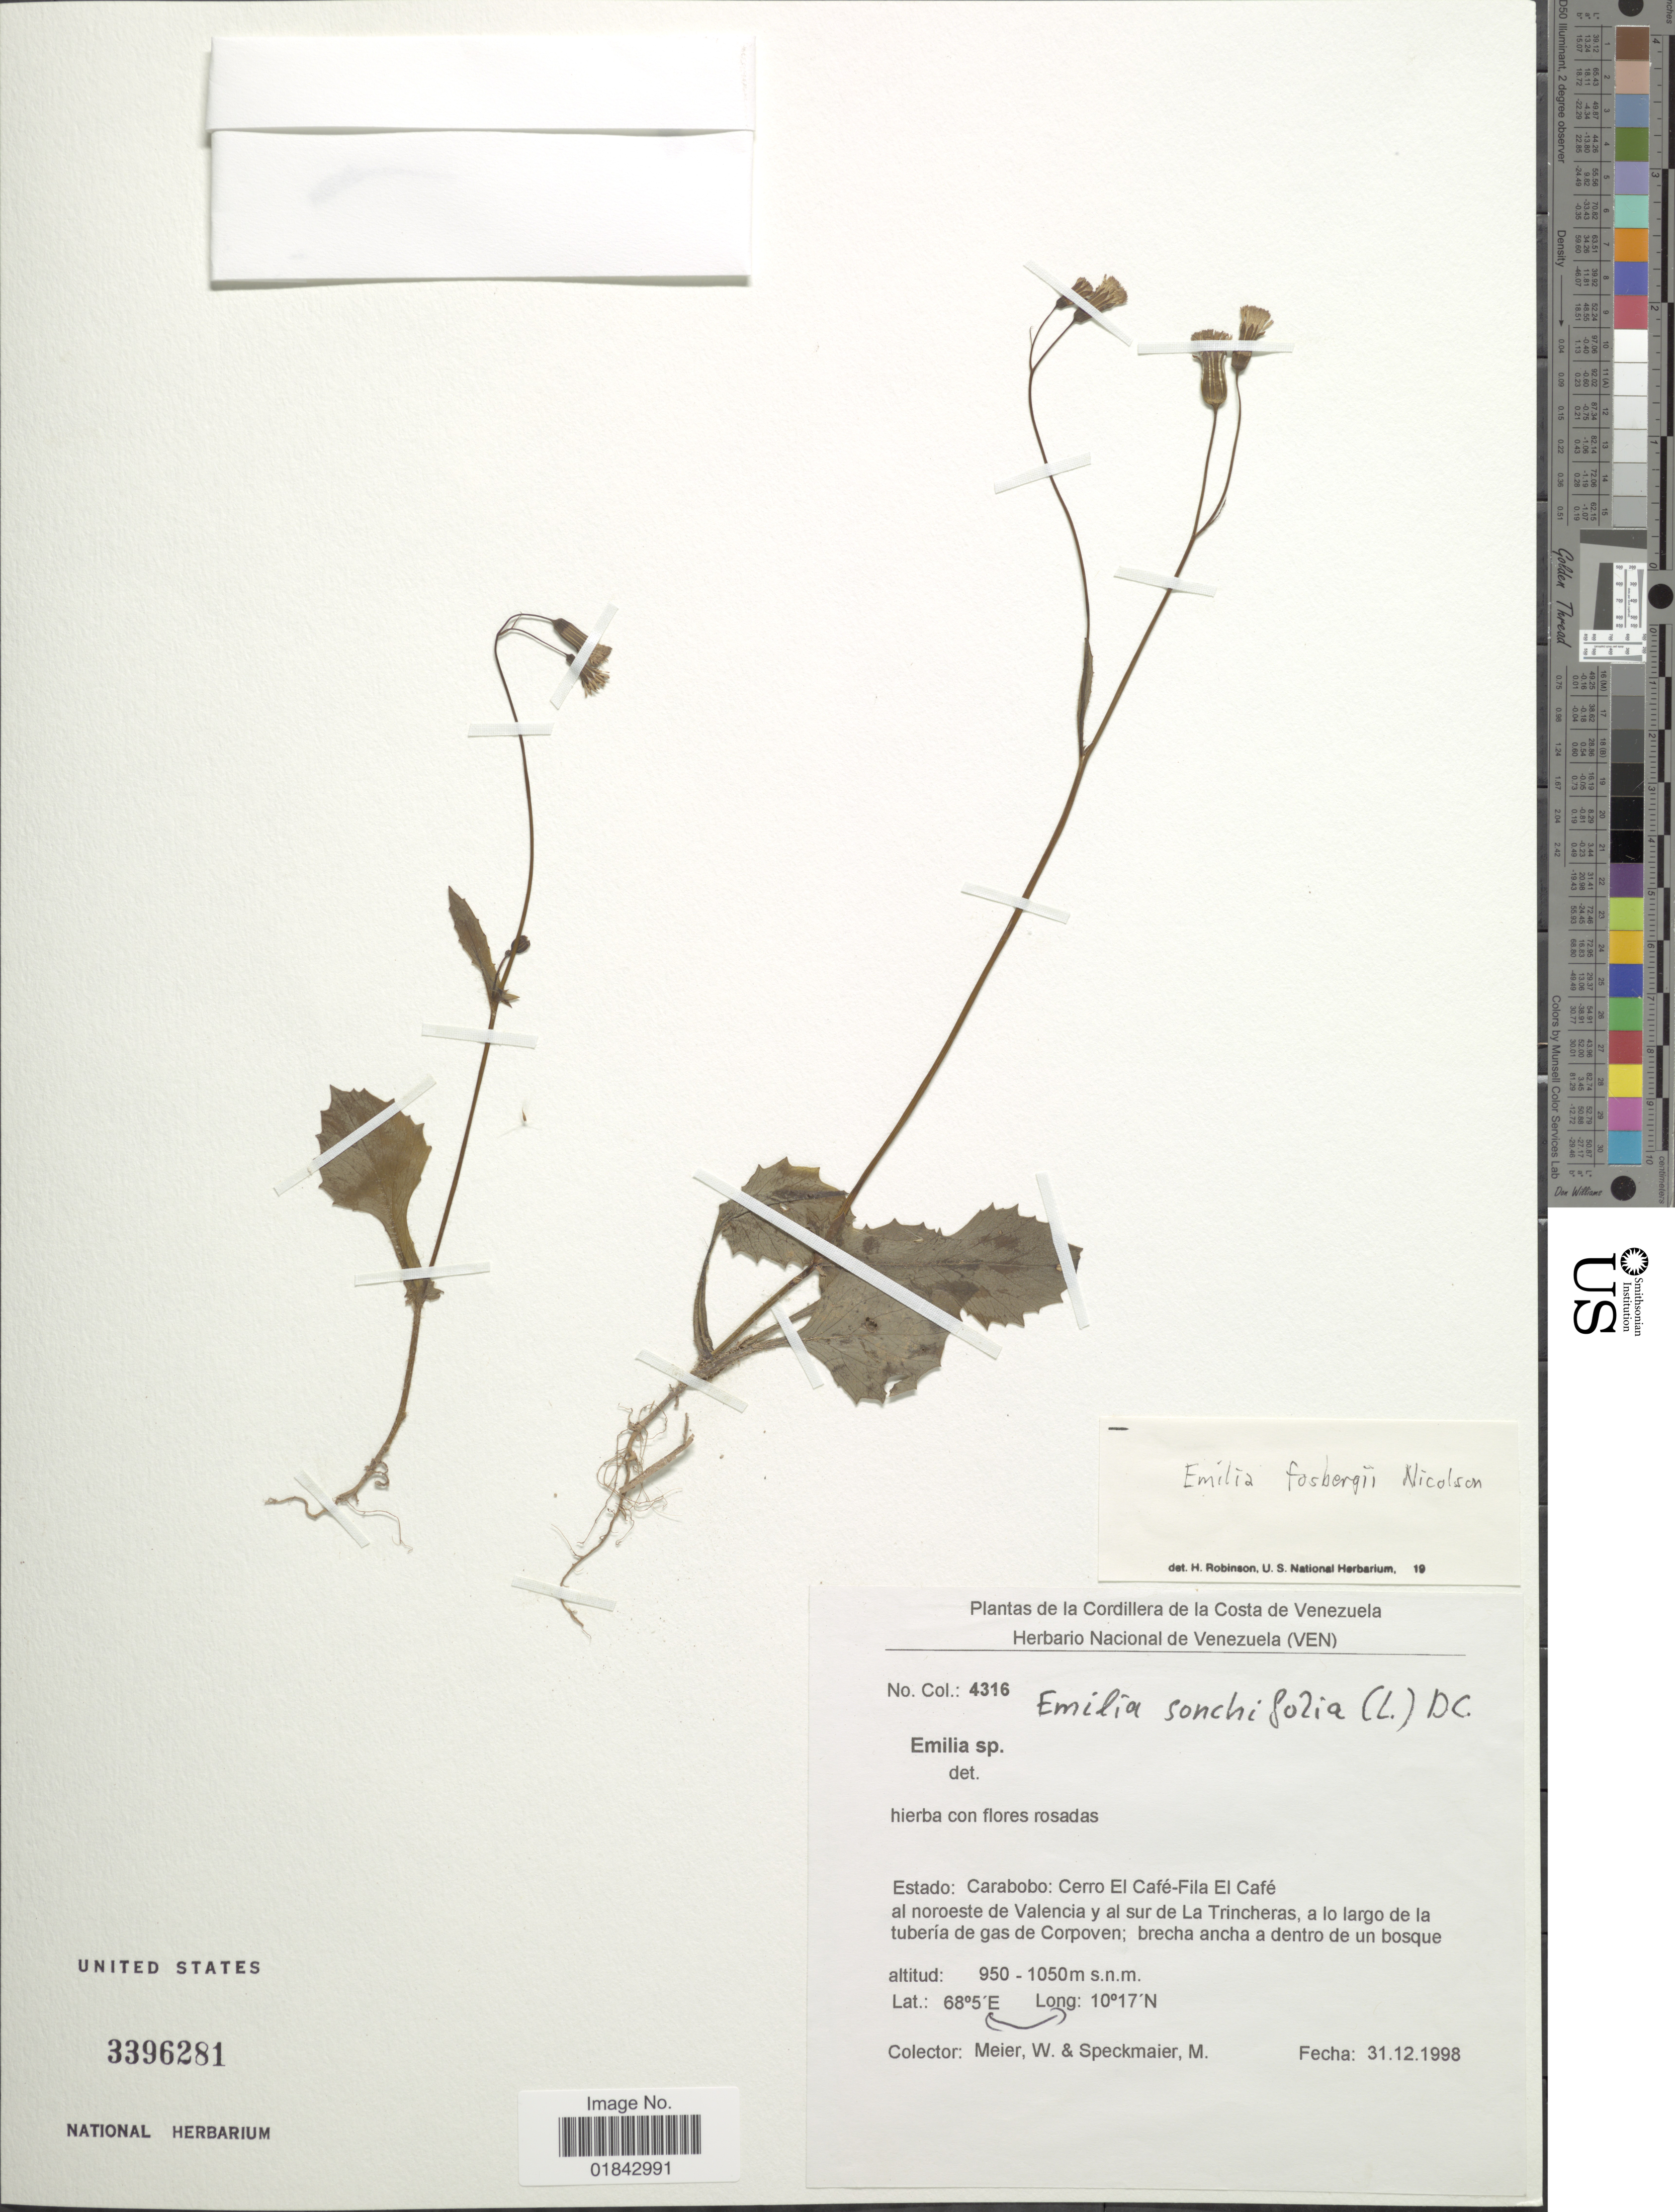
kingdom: Plantae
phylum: Tracheophyta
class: Magnoliopsida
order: Asterales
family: Asteraceae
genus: Emilia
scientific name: Emilia fosbergii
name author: Nicolson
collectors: W. Meier & M. Speckmaier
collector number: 4316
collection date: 1998-12-31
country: Venezuela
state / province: Carabobo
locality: Cerro El Café-Fila El Café, al noroeste de Valencia y al sur de La Trincheras, a lo largo de la tubería de gas de Corpoven; brecha ancha a dentro de un bosque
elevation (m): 950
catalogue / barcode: US 3396281